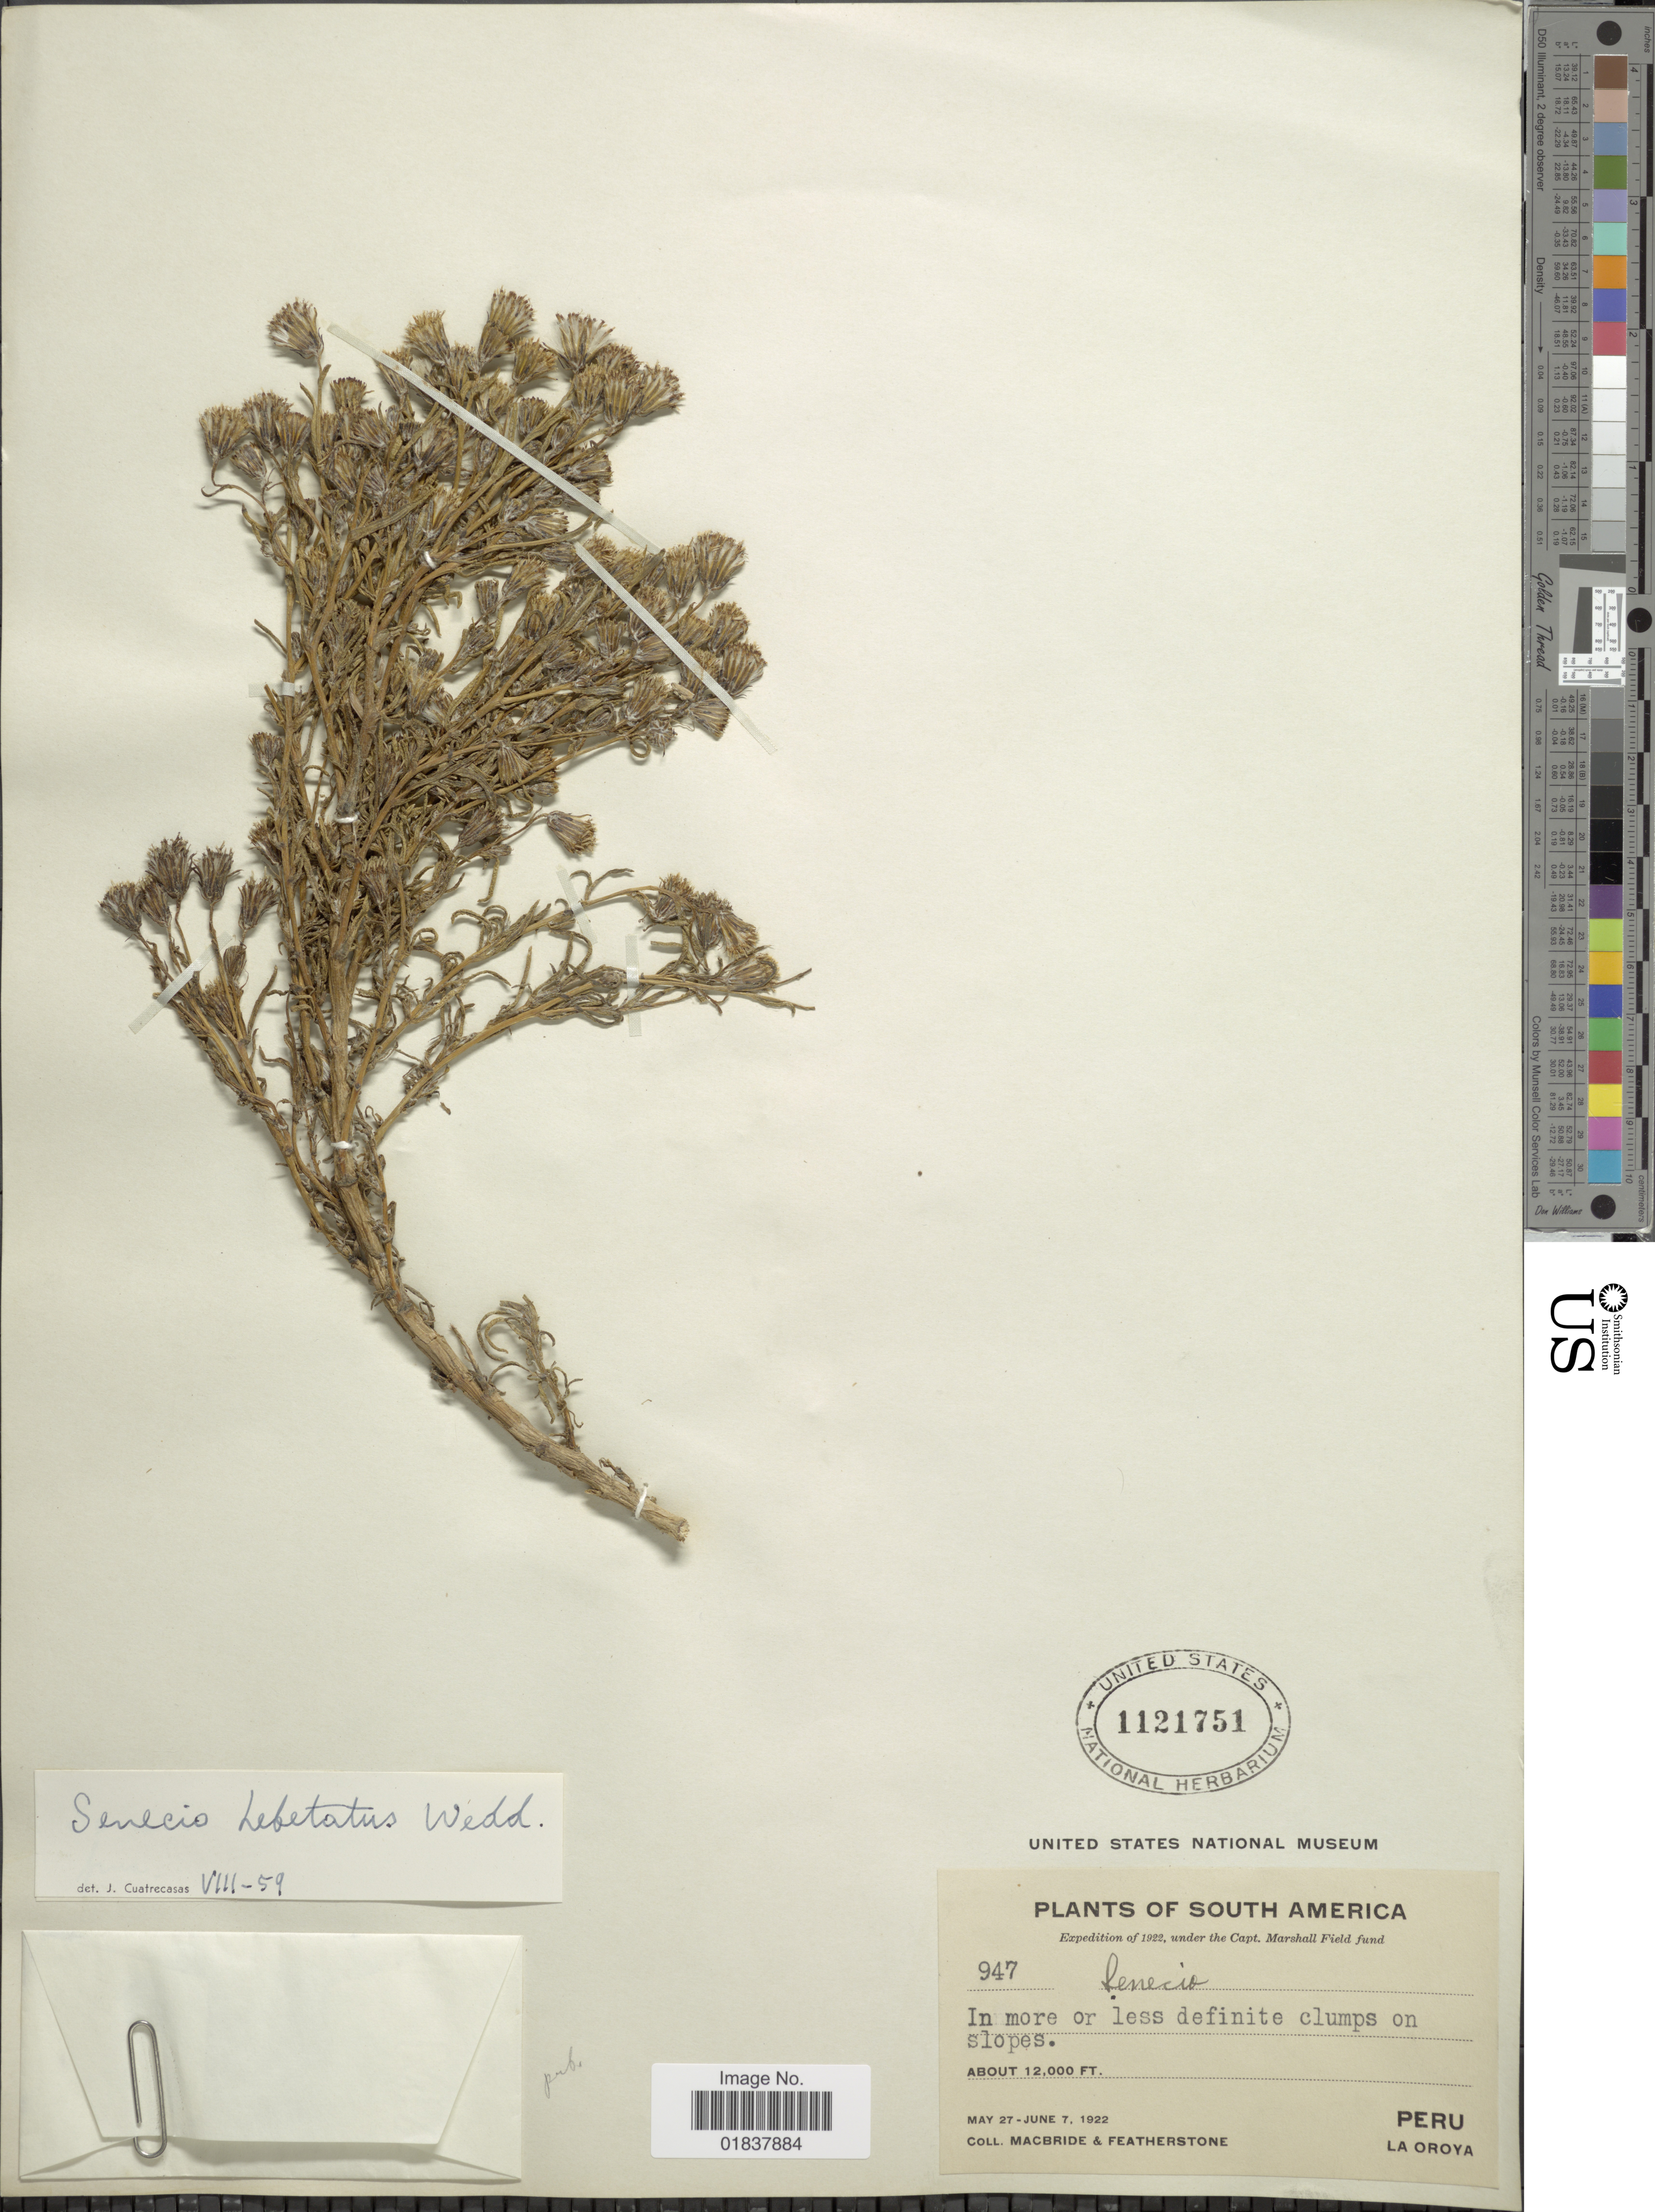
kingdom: Plantae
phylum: Tracheophyta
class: Magnoliopsida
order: Asterales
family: Asteraceae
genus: Senecio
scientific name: Senecio hebetatus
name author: Wedd.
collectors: Macbride, -- & -. Featherstone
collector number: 947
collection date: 1922-05-27/1922-06-07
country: Peru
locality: South America, La Oroya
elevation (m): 3658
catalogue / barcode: US 1121751